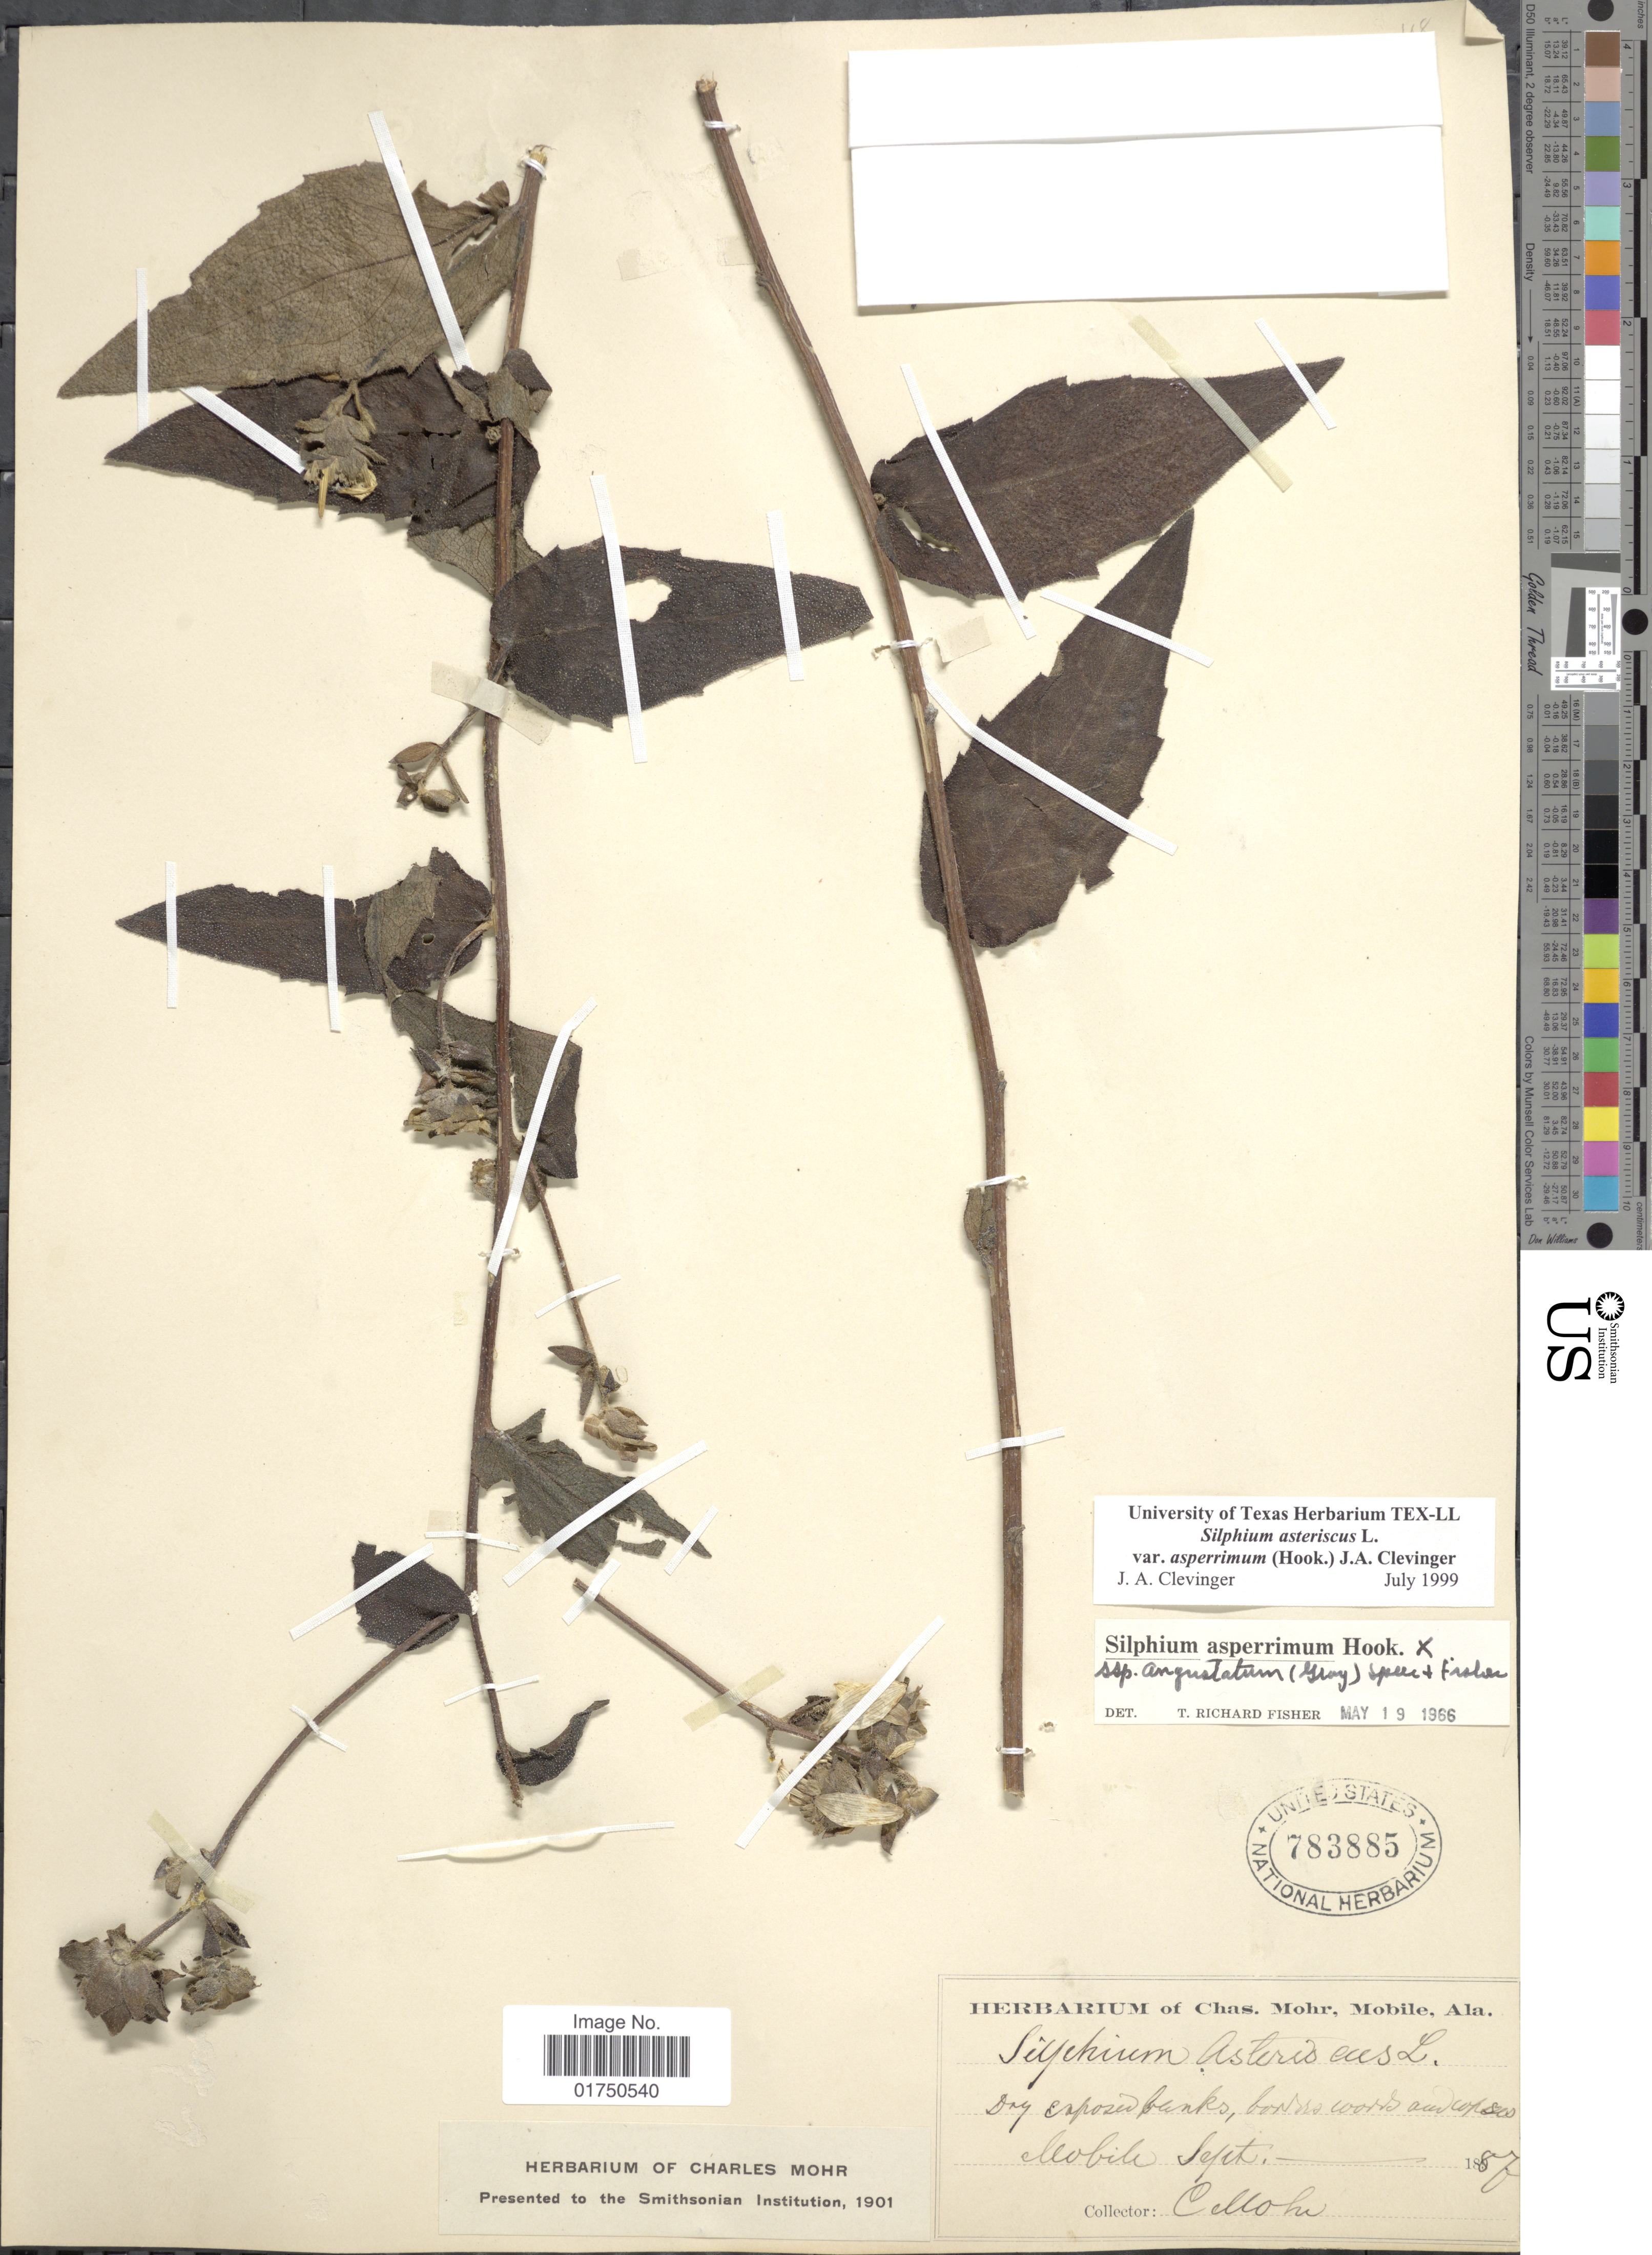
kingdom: Plantae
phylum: Tracheophyta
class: Magnoliopsida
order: Asterales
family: Asteraceae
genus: Silphium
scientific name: Silphium asteriscus var. asperrimum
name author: (Hook.) Clevinger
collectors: C. T. Mohr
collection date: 1887-09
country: United States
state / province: Alabama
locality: Mobile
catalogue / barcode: US 783885